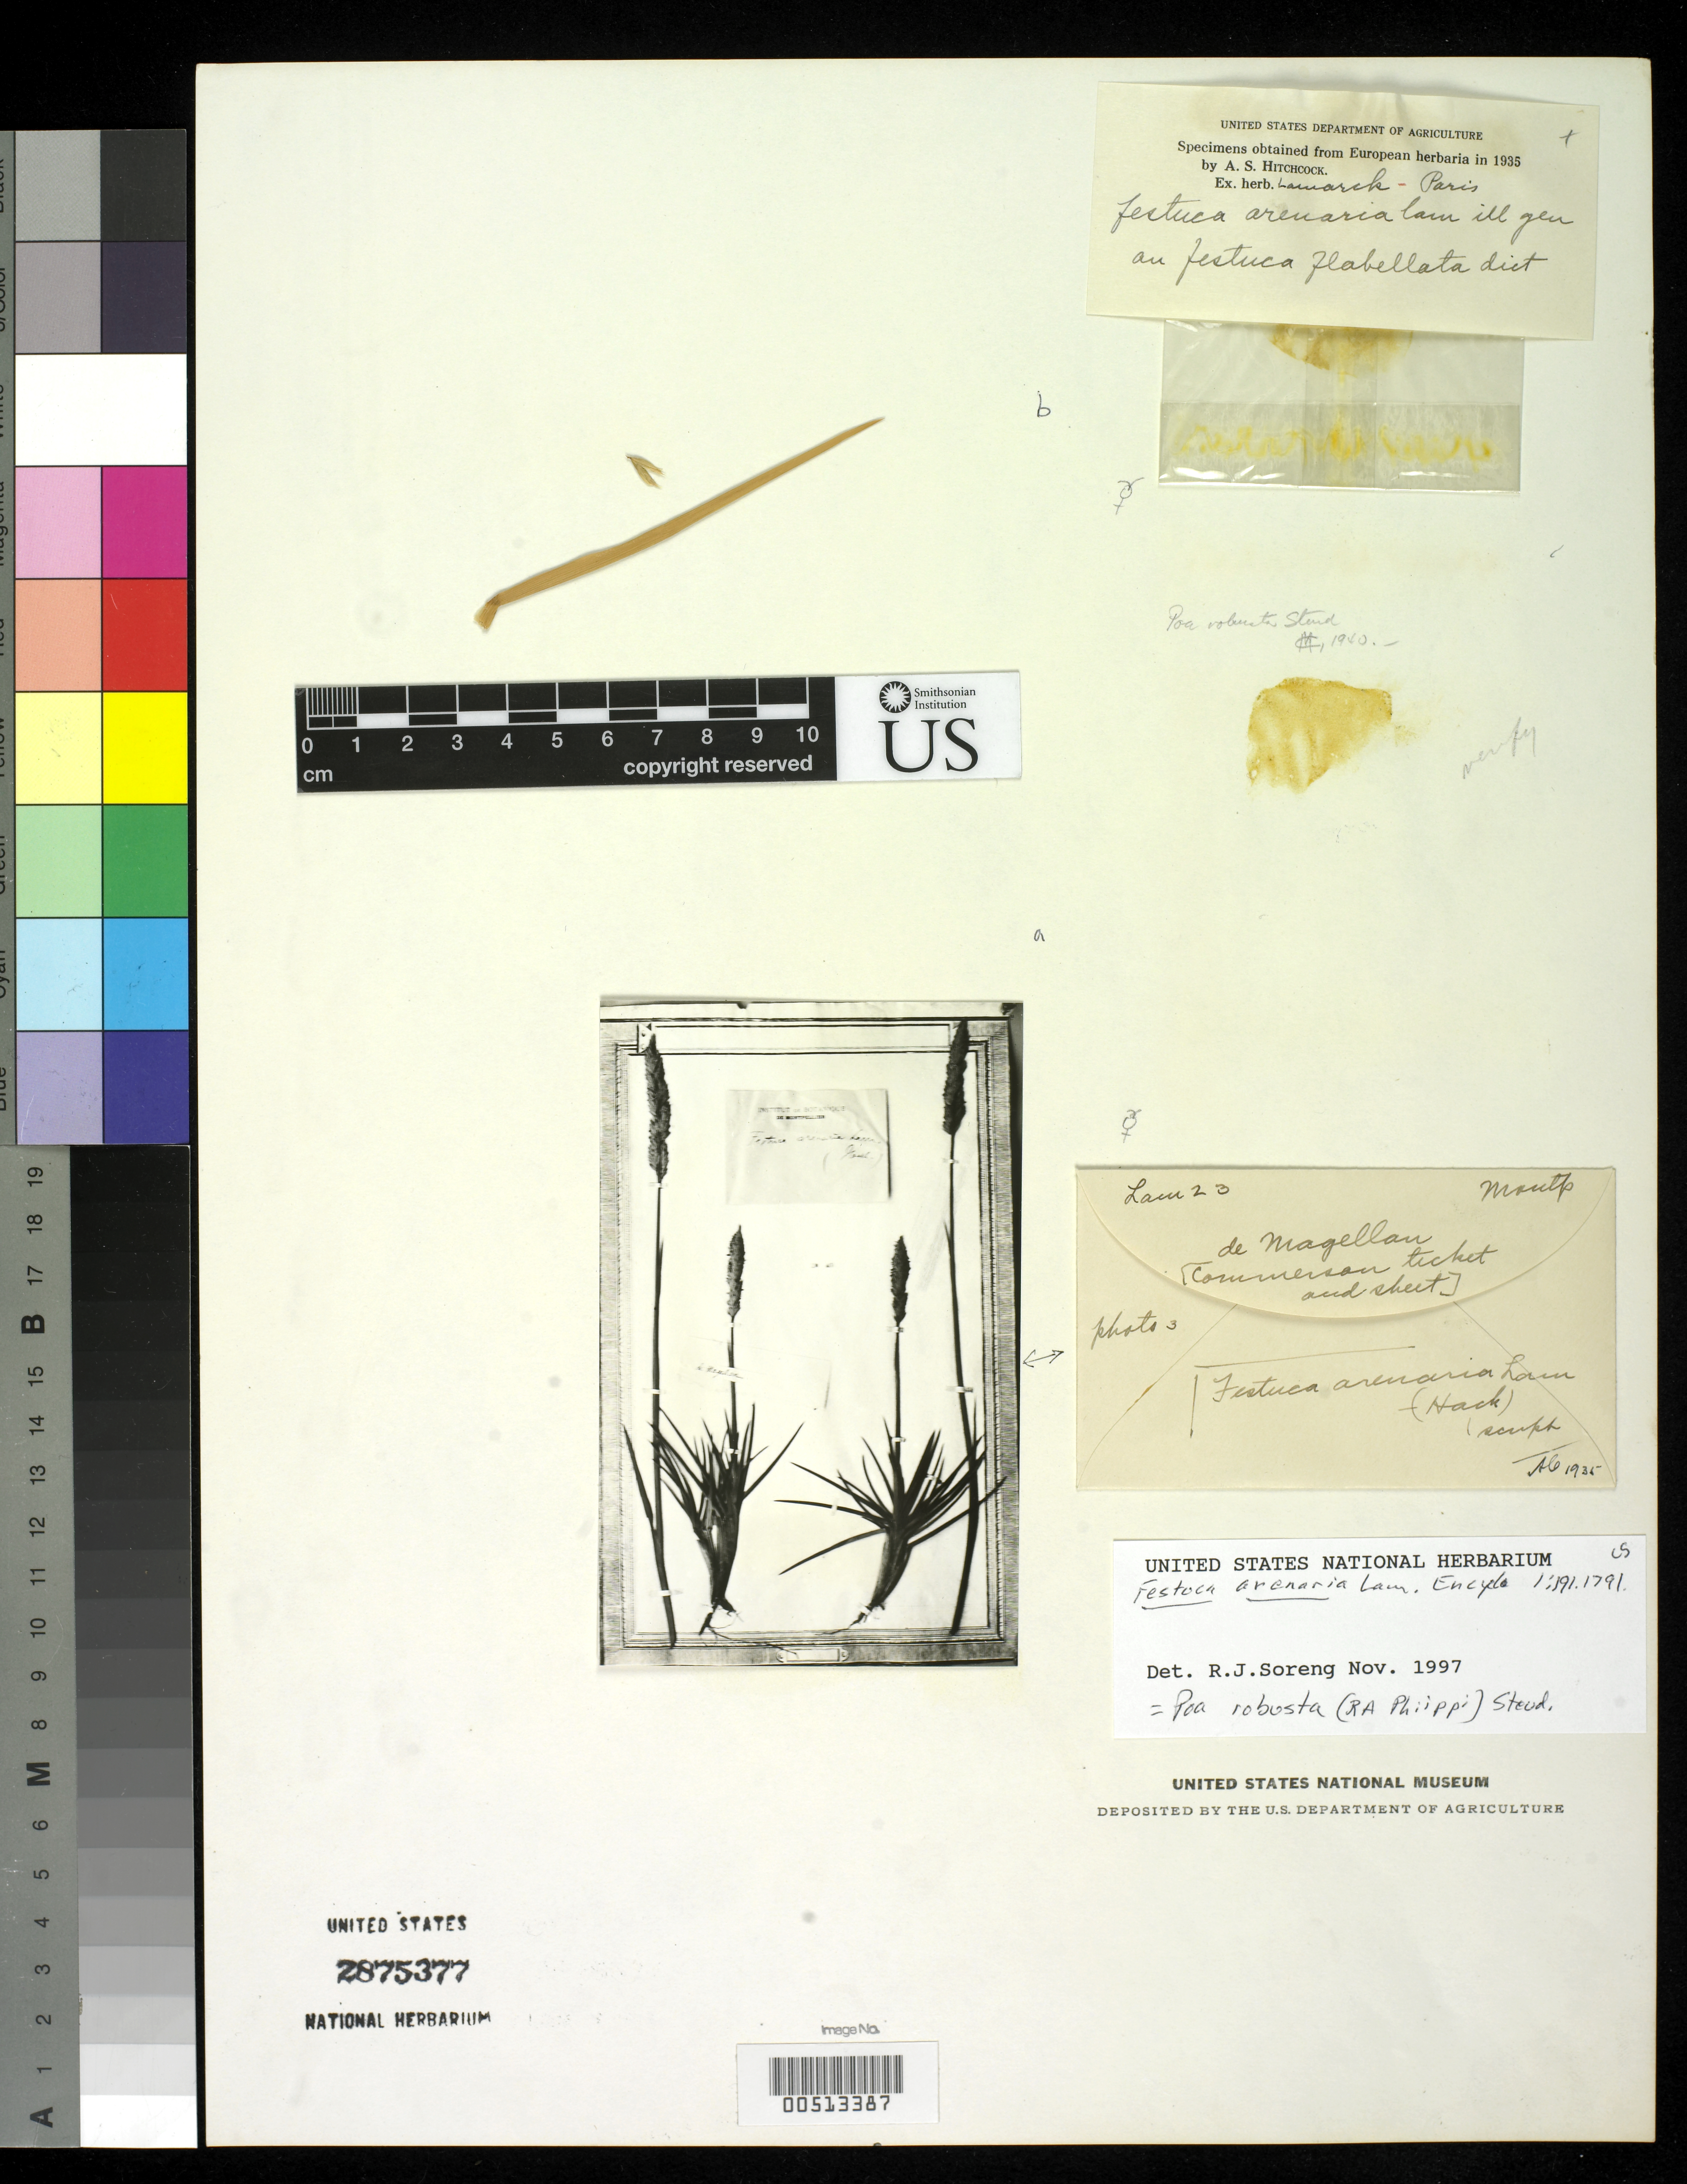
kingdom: Plantae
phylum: Tracheophyta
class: Liliopsida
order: Poales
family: Poaceae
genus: Festuca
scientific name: Festuca arenaria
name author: Lam.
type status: Isotype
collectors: P. Commerson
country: Chile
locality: Magellan.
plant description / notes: Later homonym of Festuca arenaria Osbeck.; Also a type of Poa arenicola St.-Yves, nom. nov.; Replacement name for Festuca arenaria Lam., non Poa arenaria Lam.; Also a type of Festuca arenaria Lam., nom. illeg.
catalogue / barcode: US 3875377